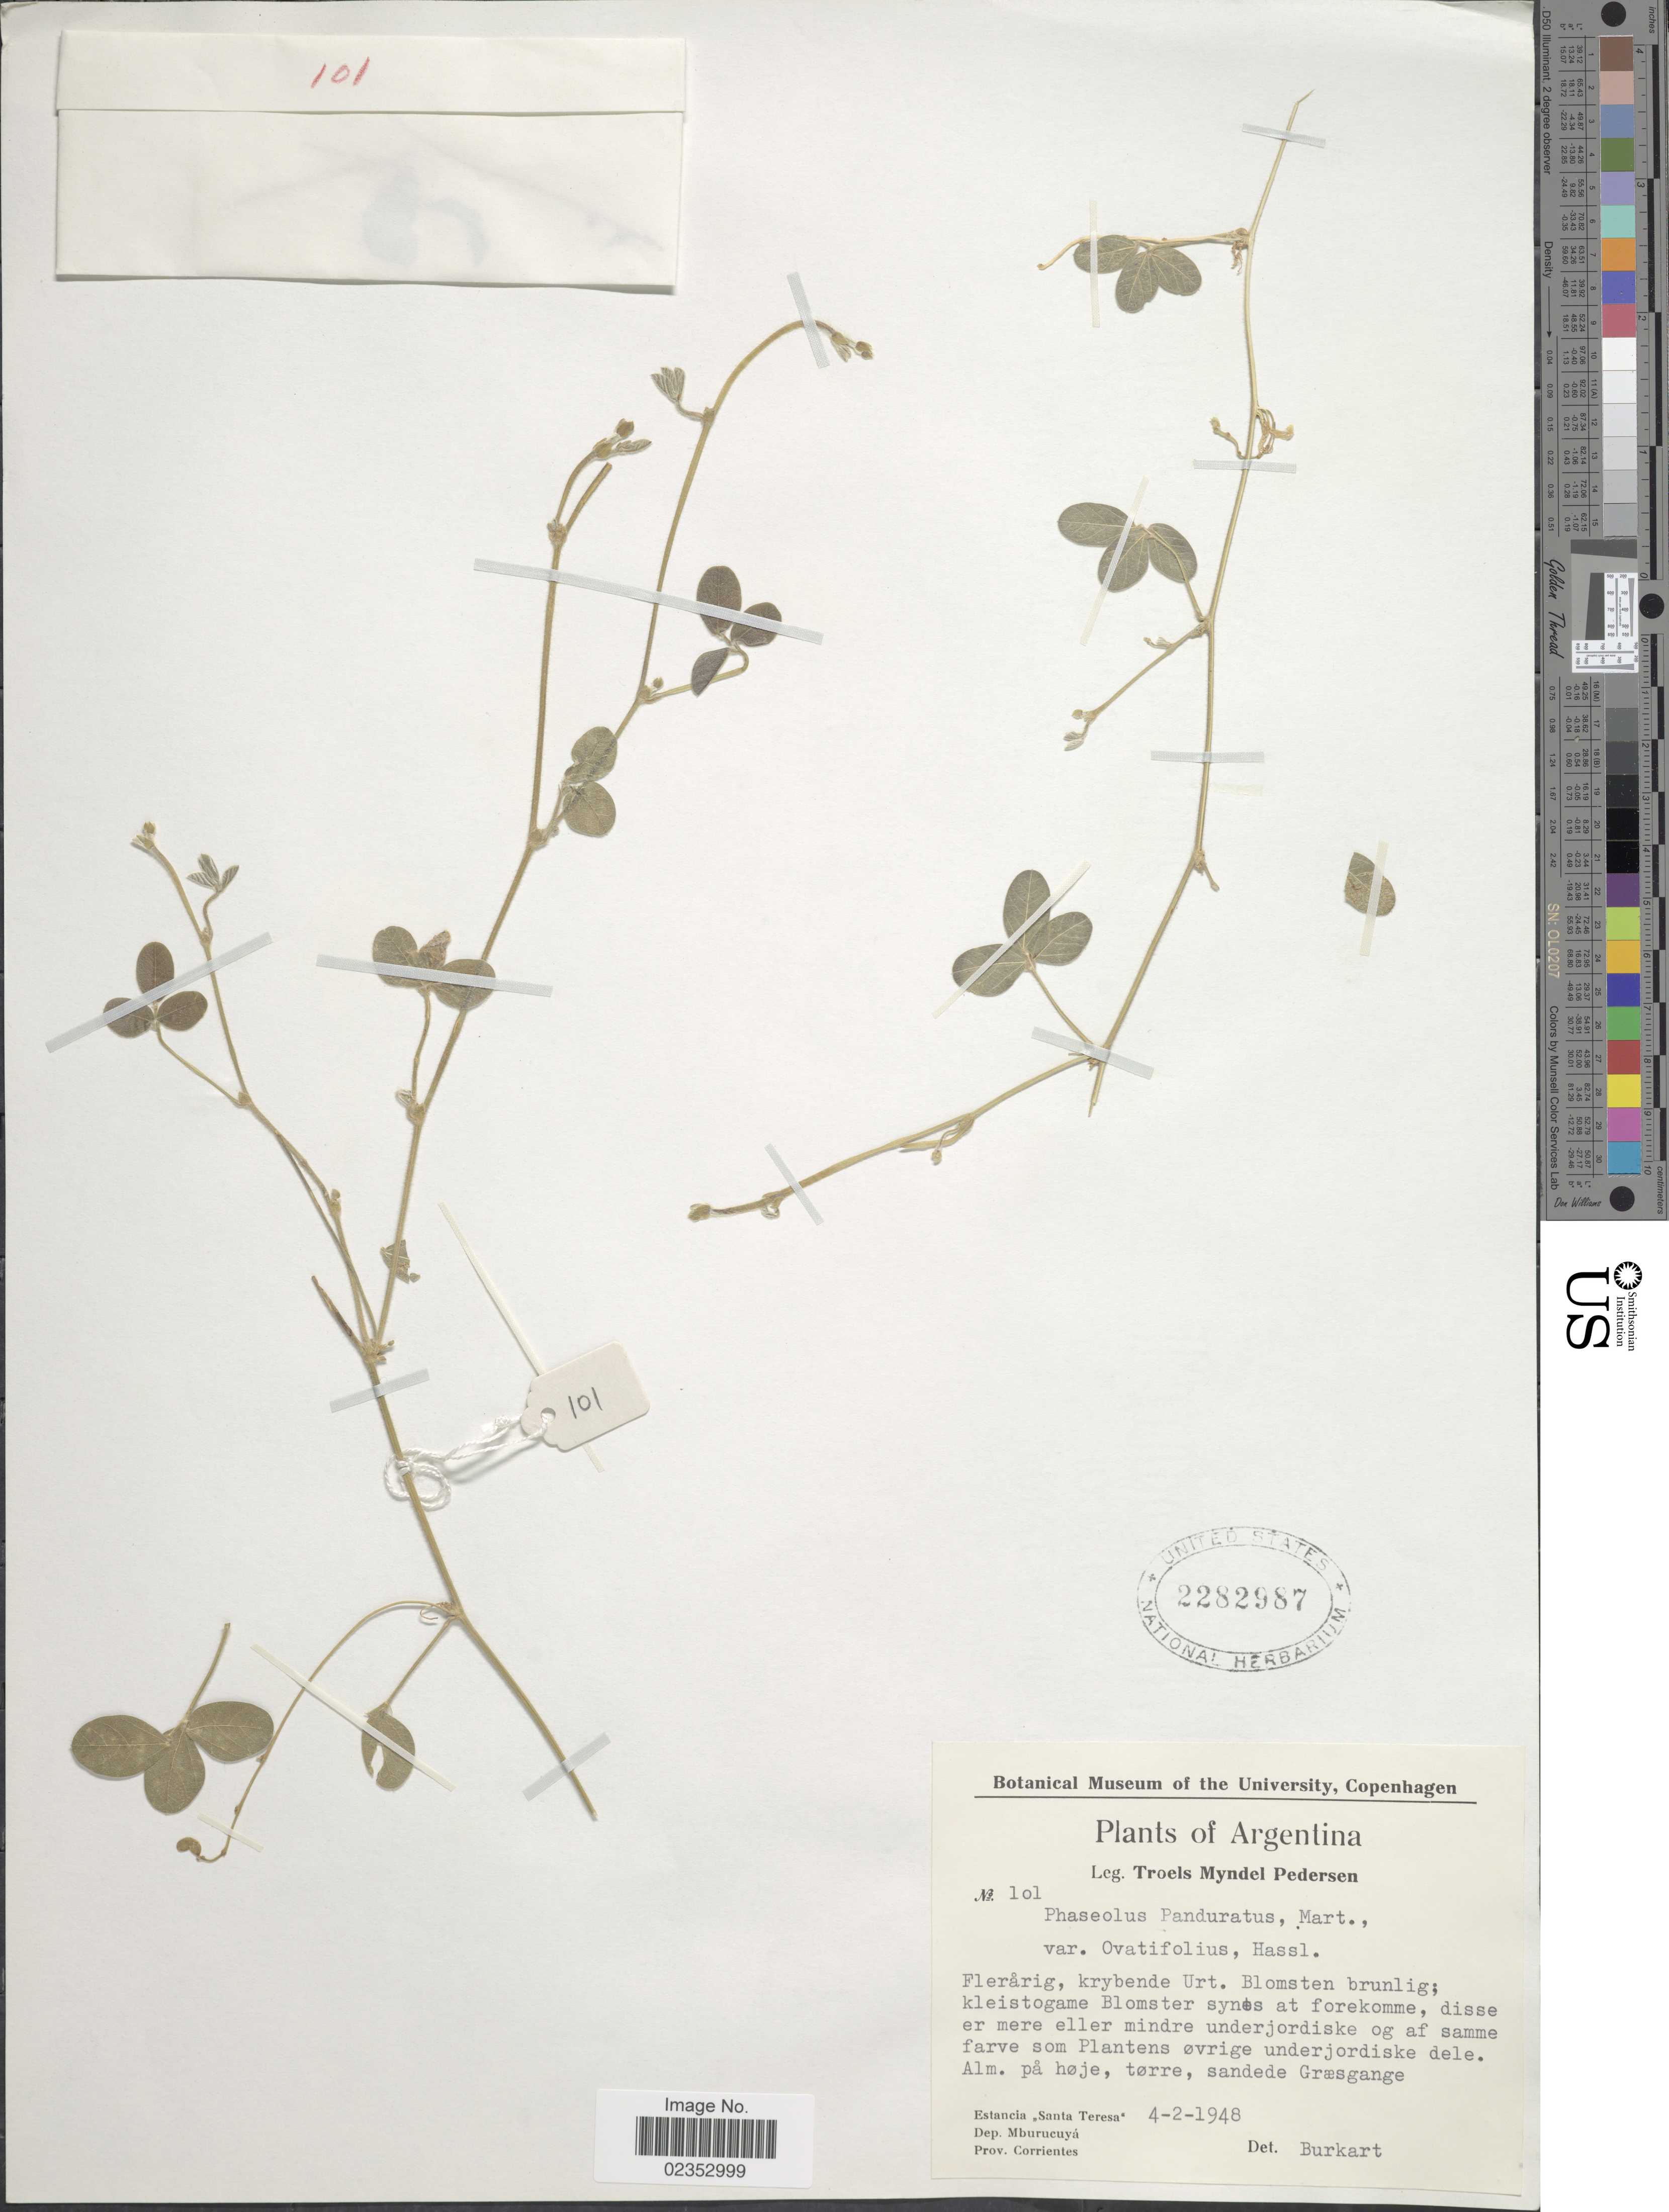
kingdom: Plantae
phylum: Tracheophyta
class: Magnoliopsida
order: Fabales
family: Fabaceae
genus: Macroptilium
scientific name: Macroptilium panduratum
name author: (Benth.) Maréchal & Baudet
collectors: T. Pederson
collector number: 101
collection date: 1948-02-04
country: Argentina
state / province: Corrientes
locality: Alm. på høje, tørre, sandede Græsgange, Estancia ,,Santa Teresa' Dep. Mbucuyá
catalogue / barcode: US 2282987